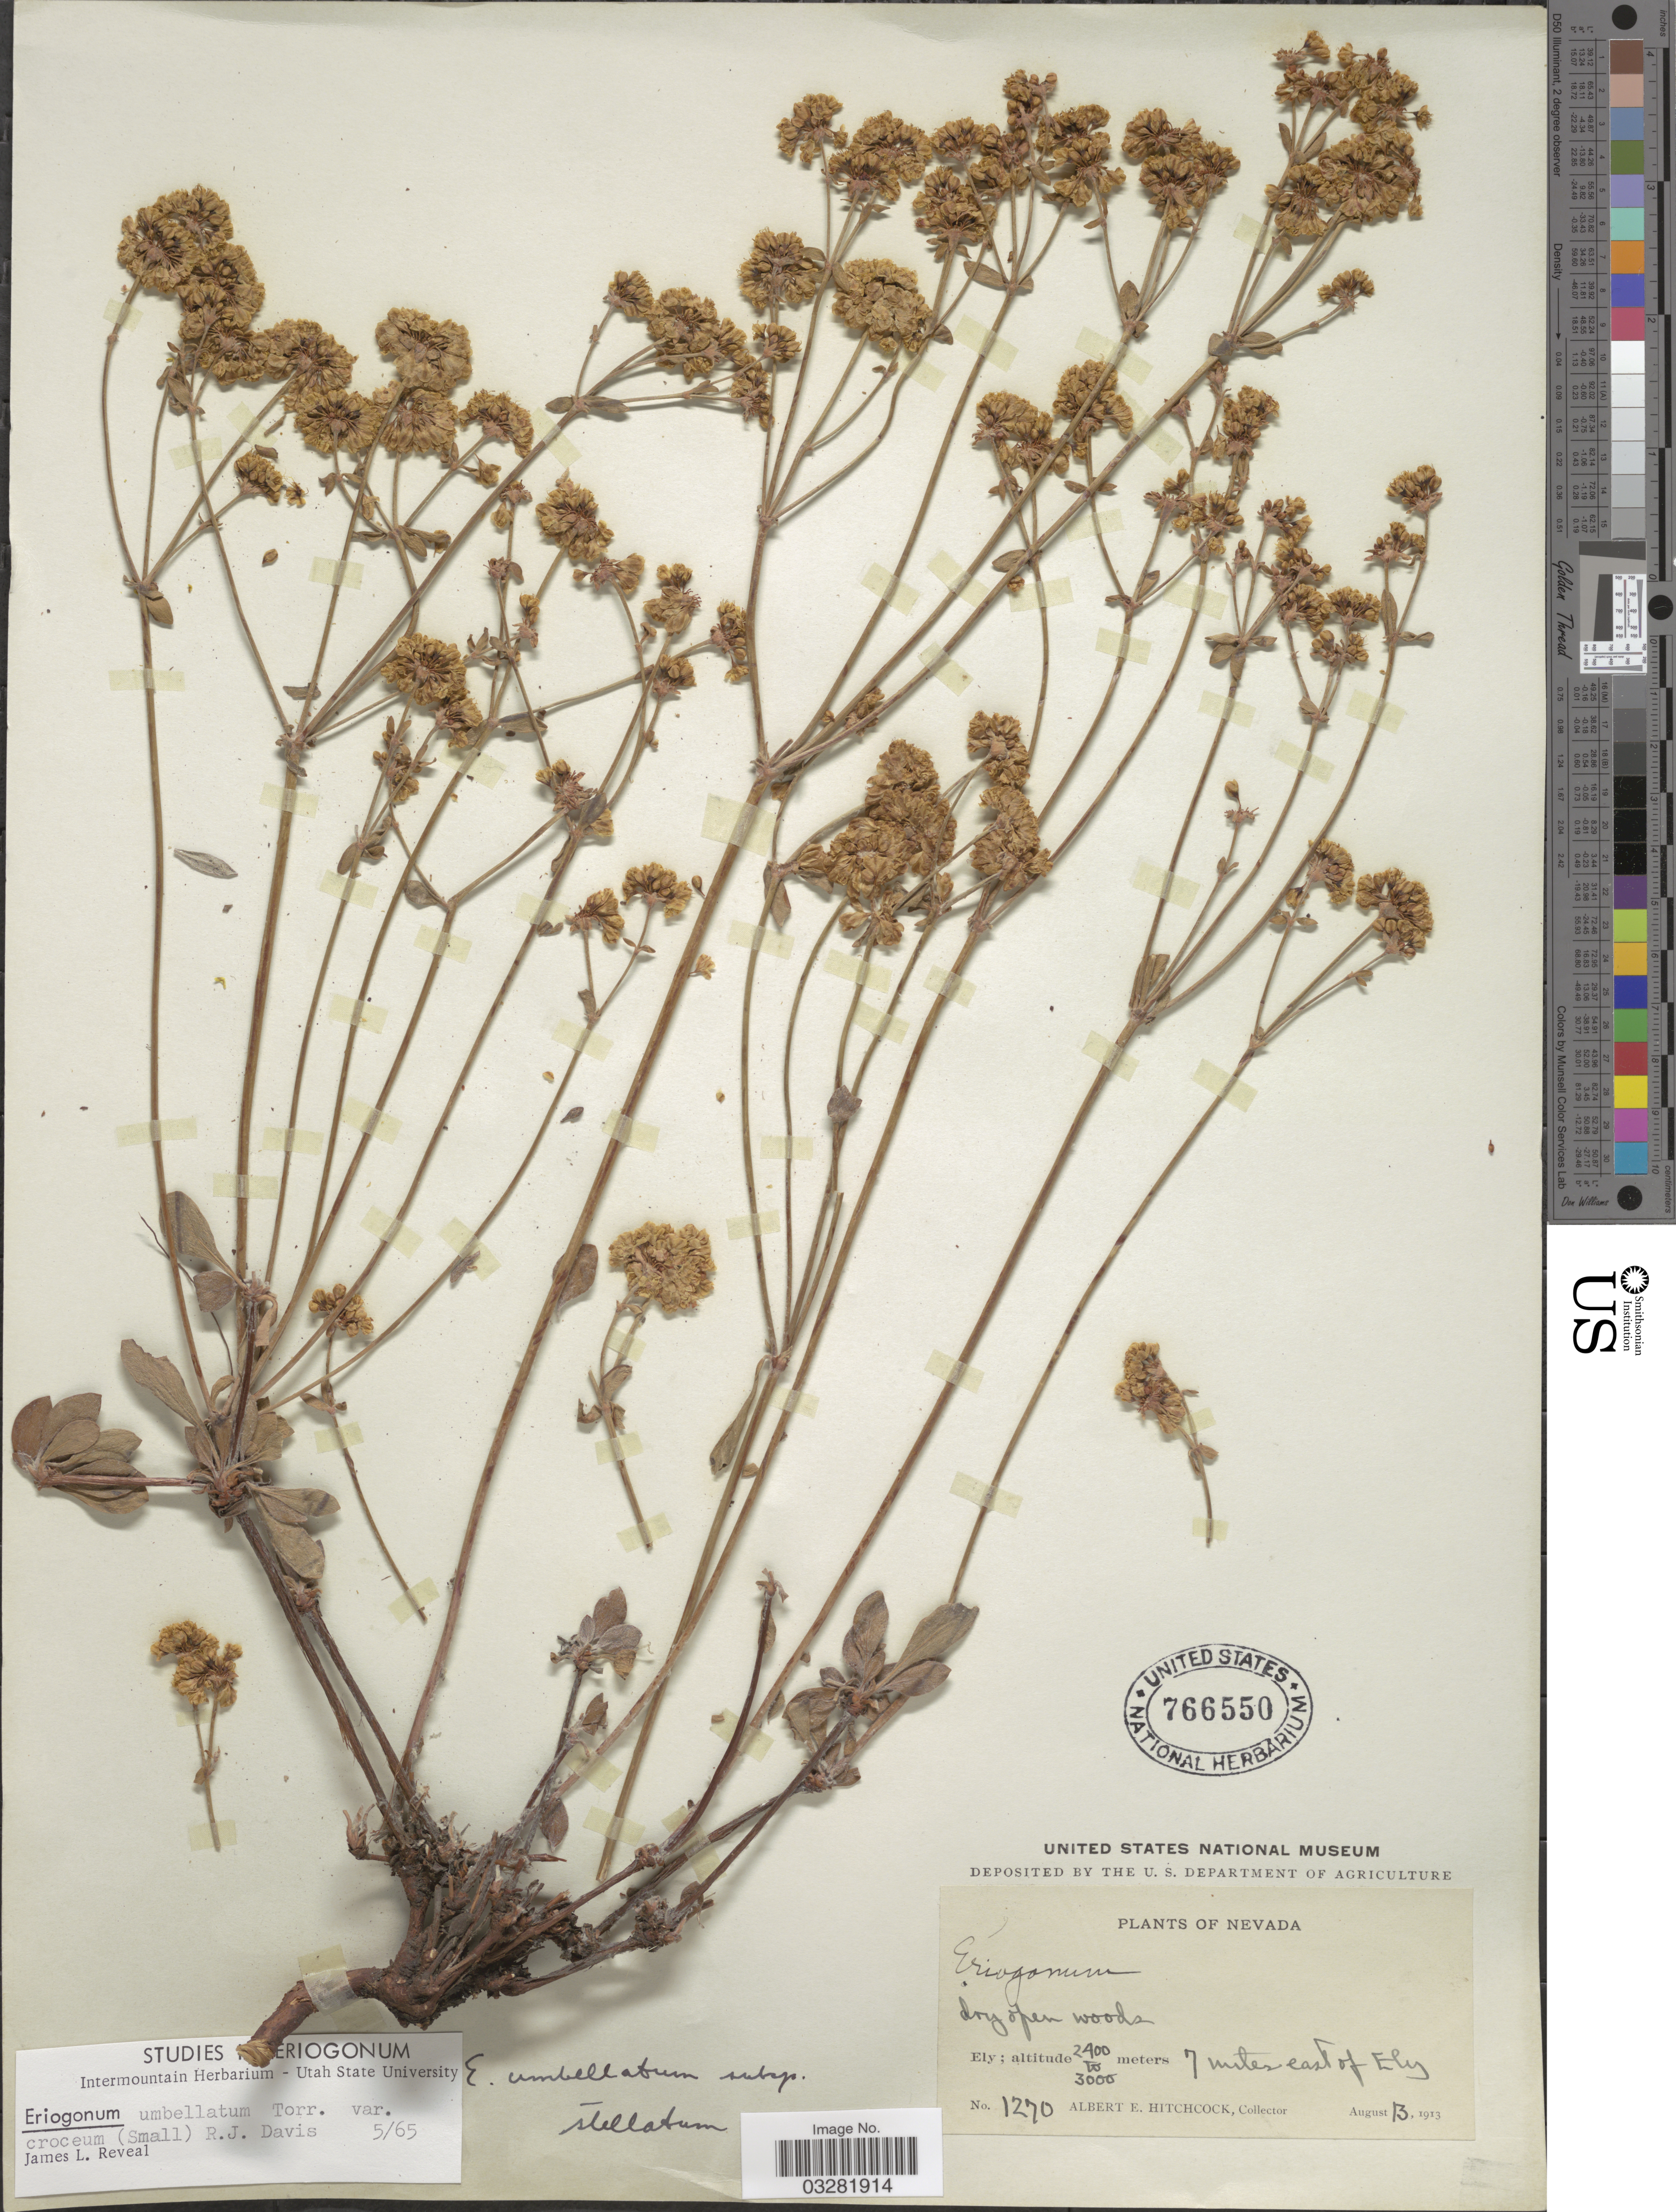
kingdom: Plantae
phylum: Tracheophyta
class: Magnoliopsida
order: Caryophyllales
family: Polygonaceae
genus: Eriogonum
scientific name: Eriogonum umbellatum var. subaridum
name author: S. Stokes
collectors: A. Hitchcock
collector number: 1270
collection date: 1913-08-13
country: United States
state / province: Nevada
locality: Ely, 7 miles east of Ely.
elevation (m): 2400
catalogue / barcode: US 766550